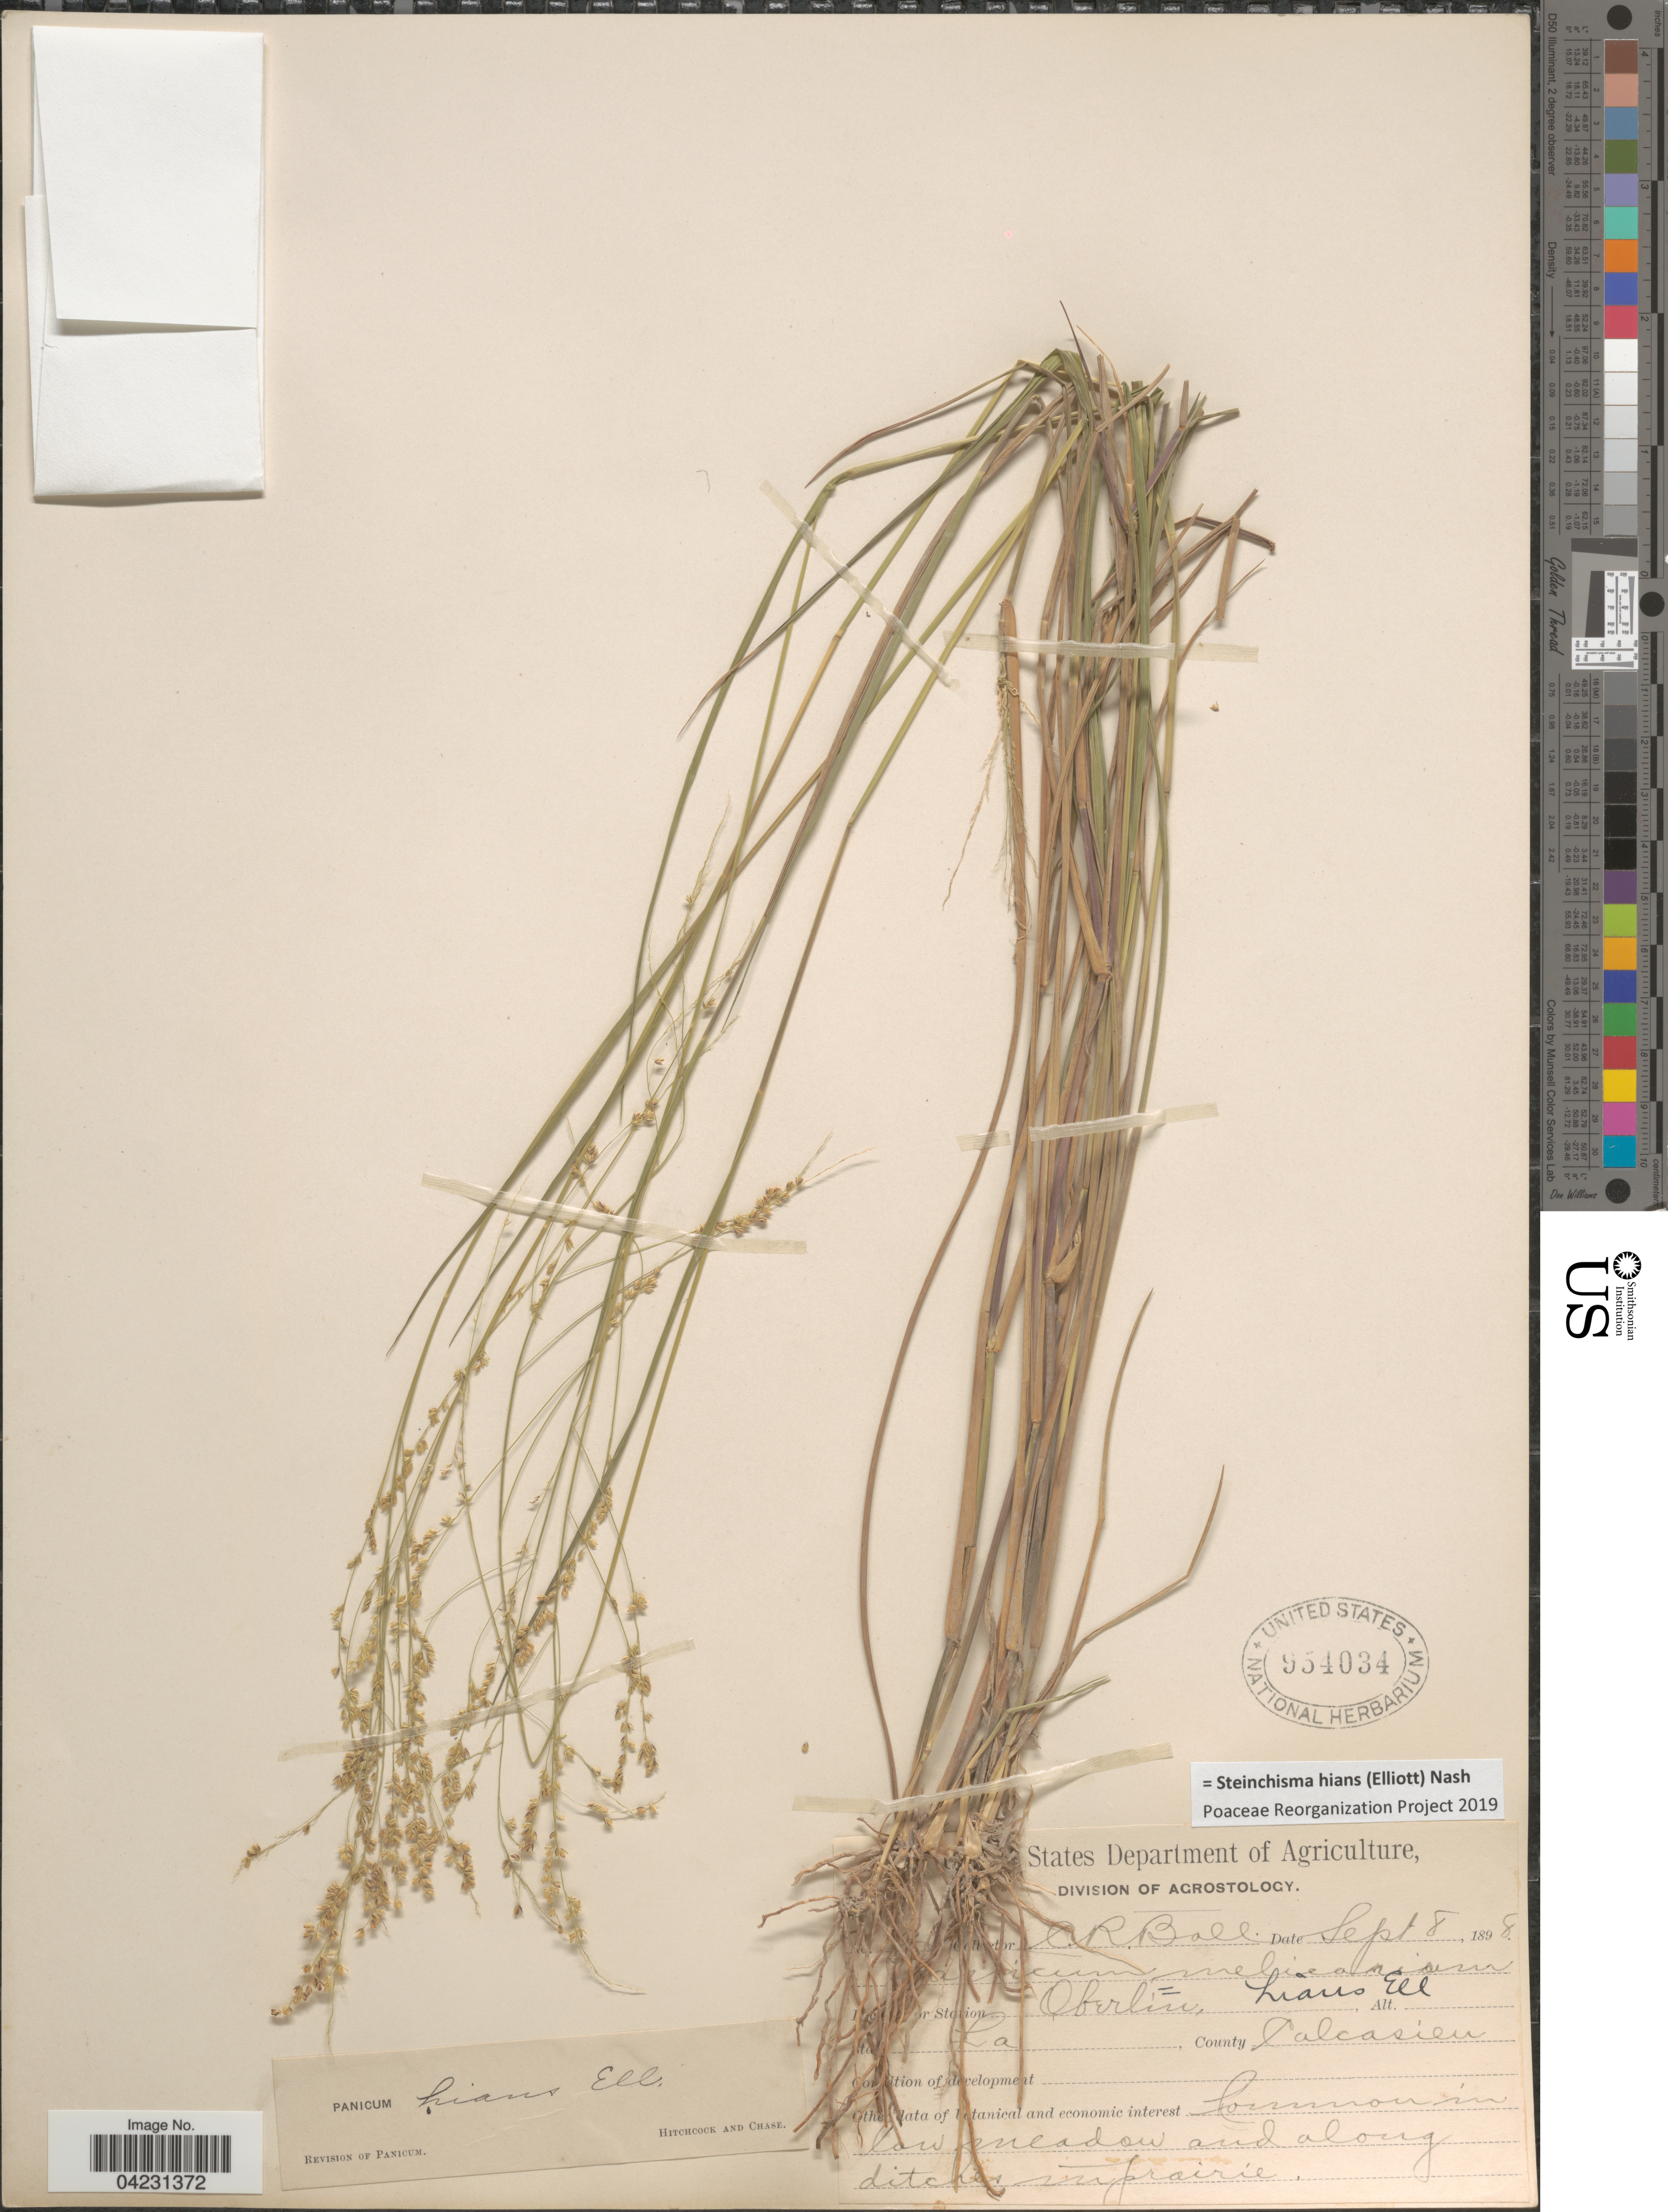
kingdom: Plantae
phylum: Tracheophyta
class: Liliopsida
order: Poales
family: Poaceae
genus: Steinchisma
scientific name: Steinchisma hians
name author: (Elliott) Nash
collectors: C. R. Ball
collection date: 1898-09-08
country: United States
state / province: Louisiana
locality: Station Oberlin, Lians Ell. County Calcasieu.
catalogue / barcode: US 954034